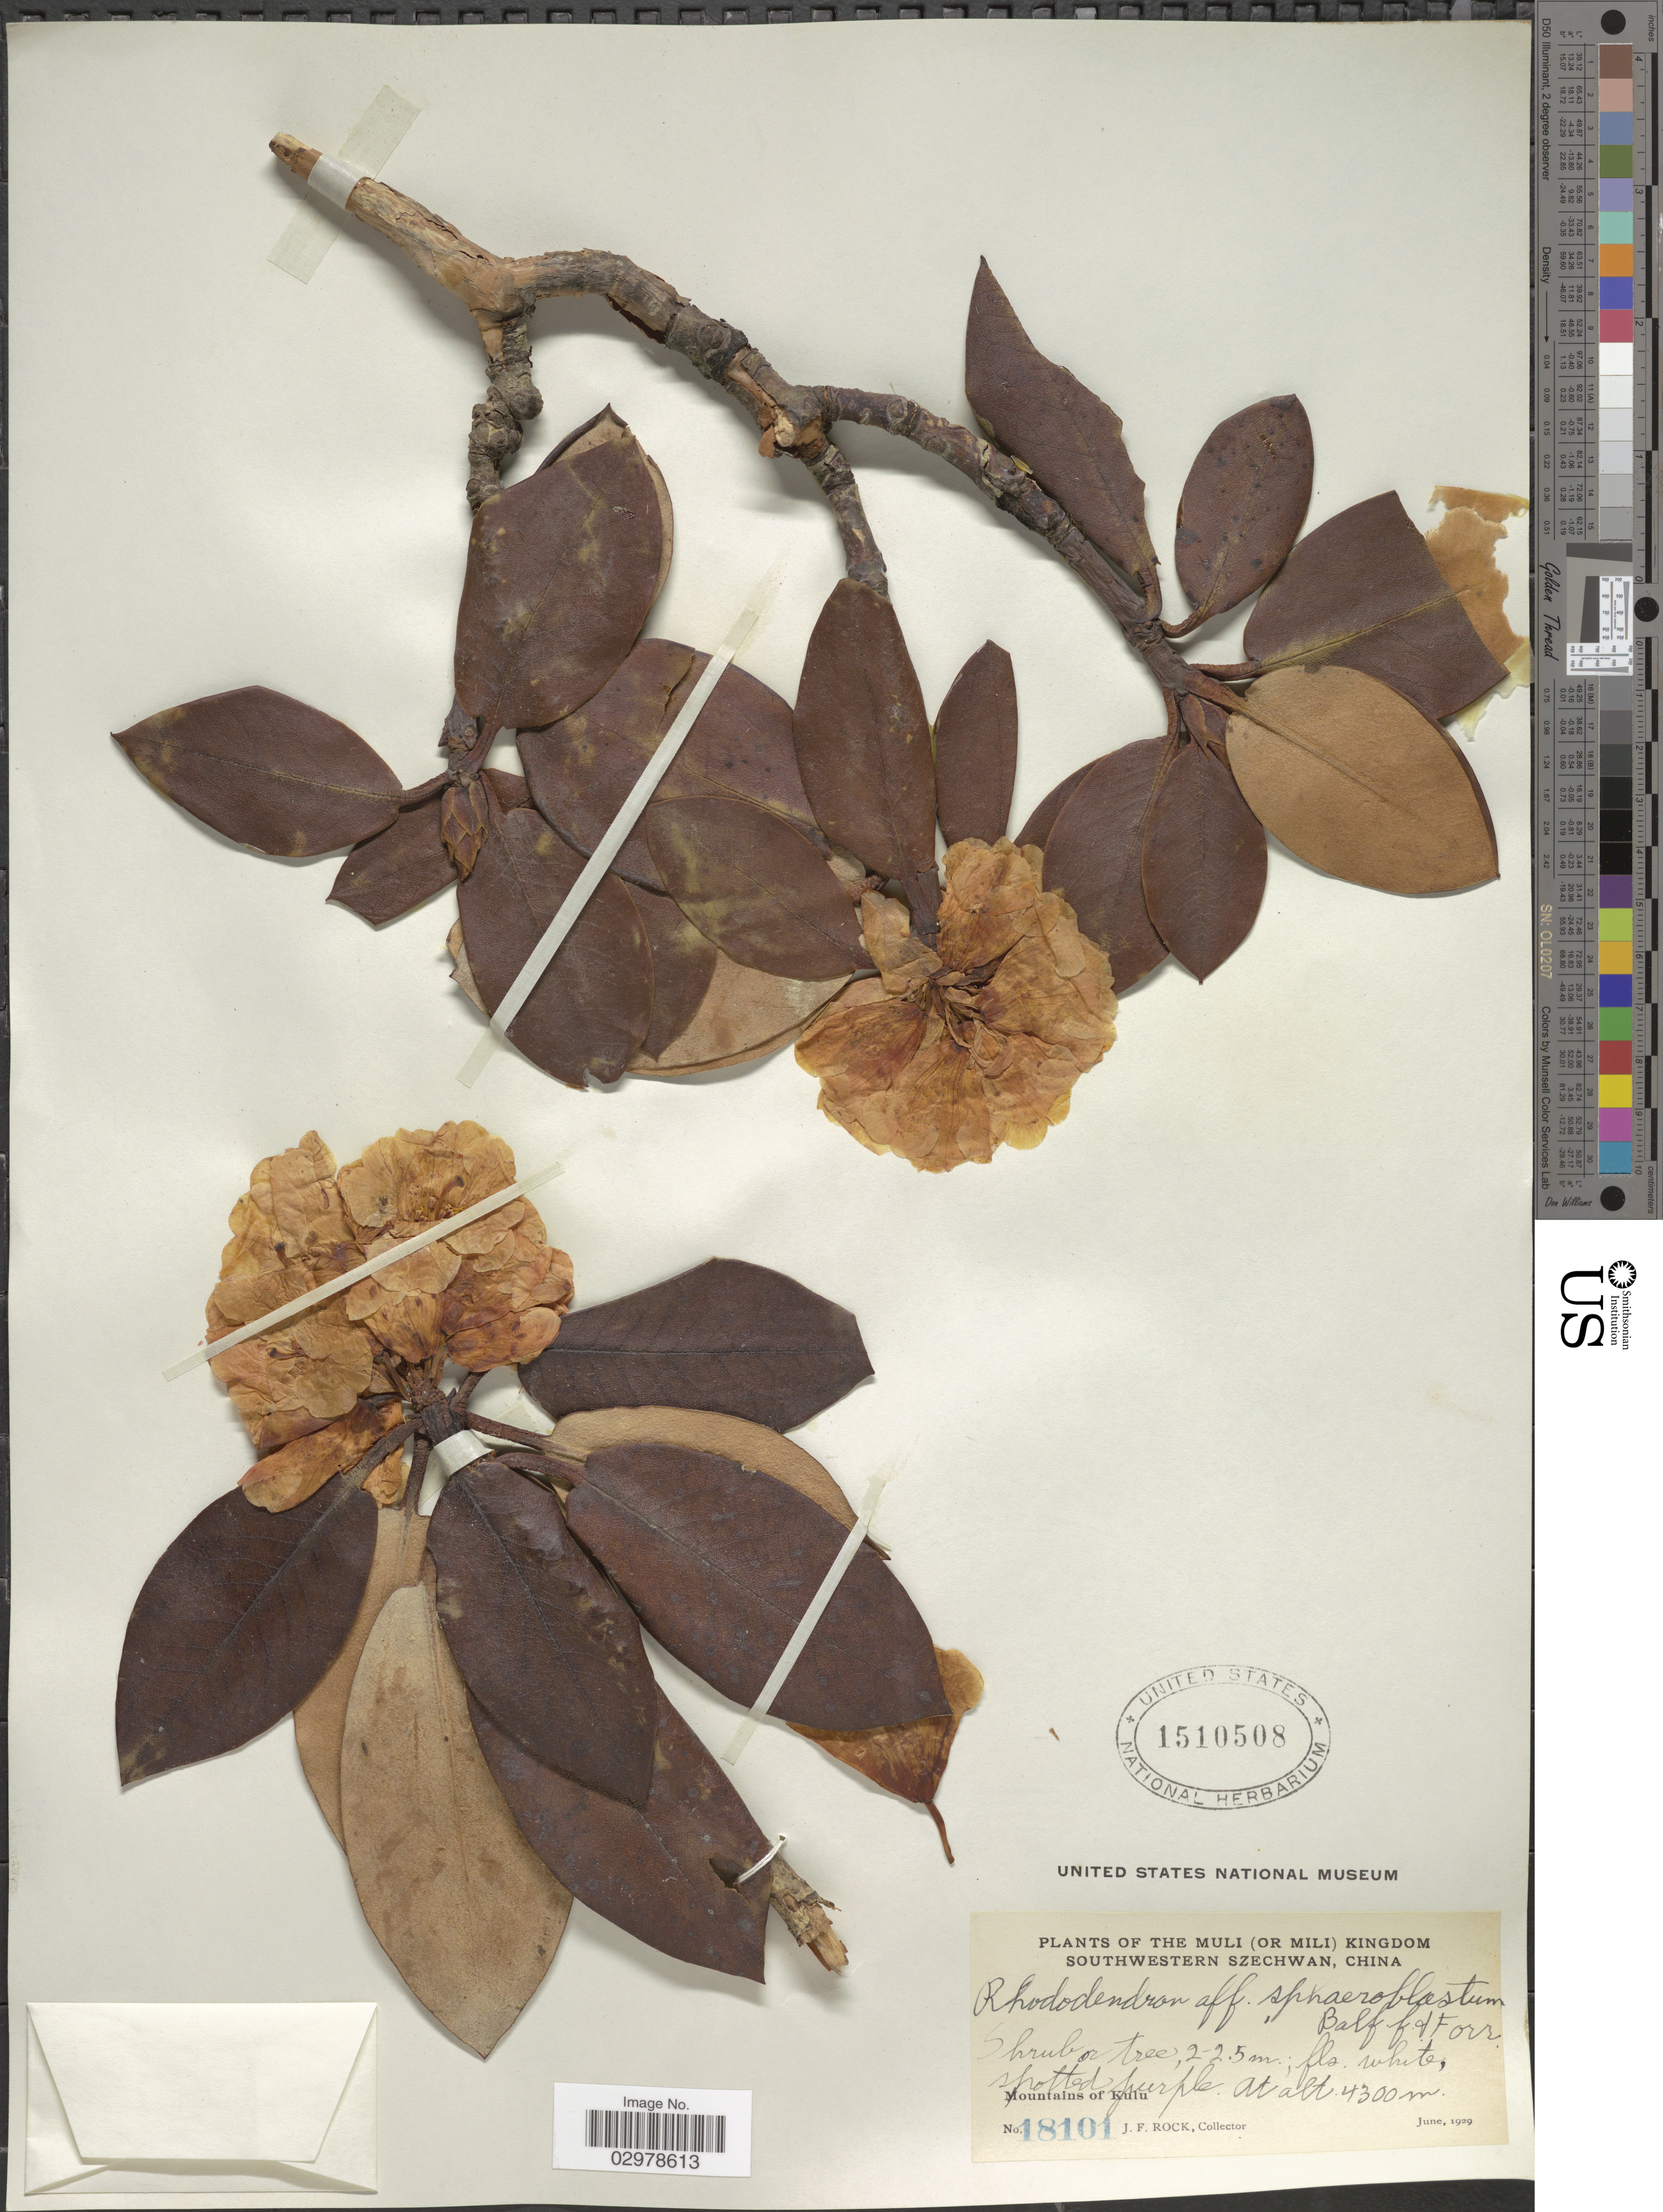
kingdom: Plantae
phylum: Tracheophyta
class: Magnoliopsida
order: Ericales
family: Ericaceae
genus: Rhododendron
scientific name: Rhododendron sphaeroblastum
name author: Balf. f. & Forrest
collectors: J. Rock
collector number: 18101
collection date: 1929-06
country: China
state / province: Sichuan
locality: The Muli (or Mili) Kingdom, southwestern Szechwan. Mountains of Kulu.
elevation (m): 4300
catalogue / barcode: US 1510508